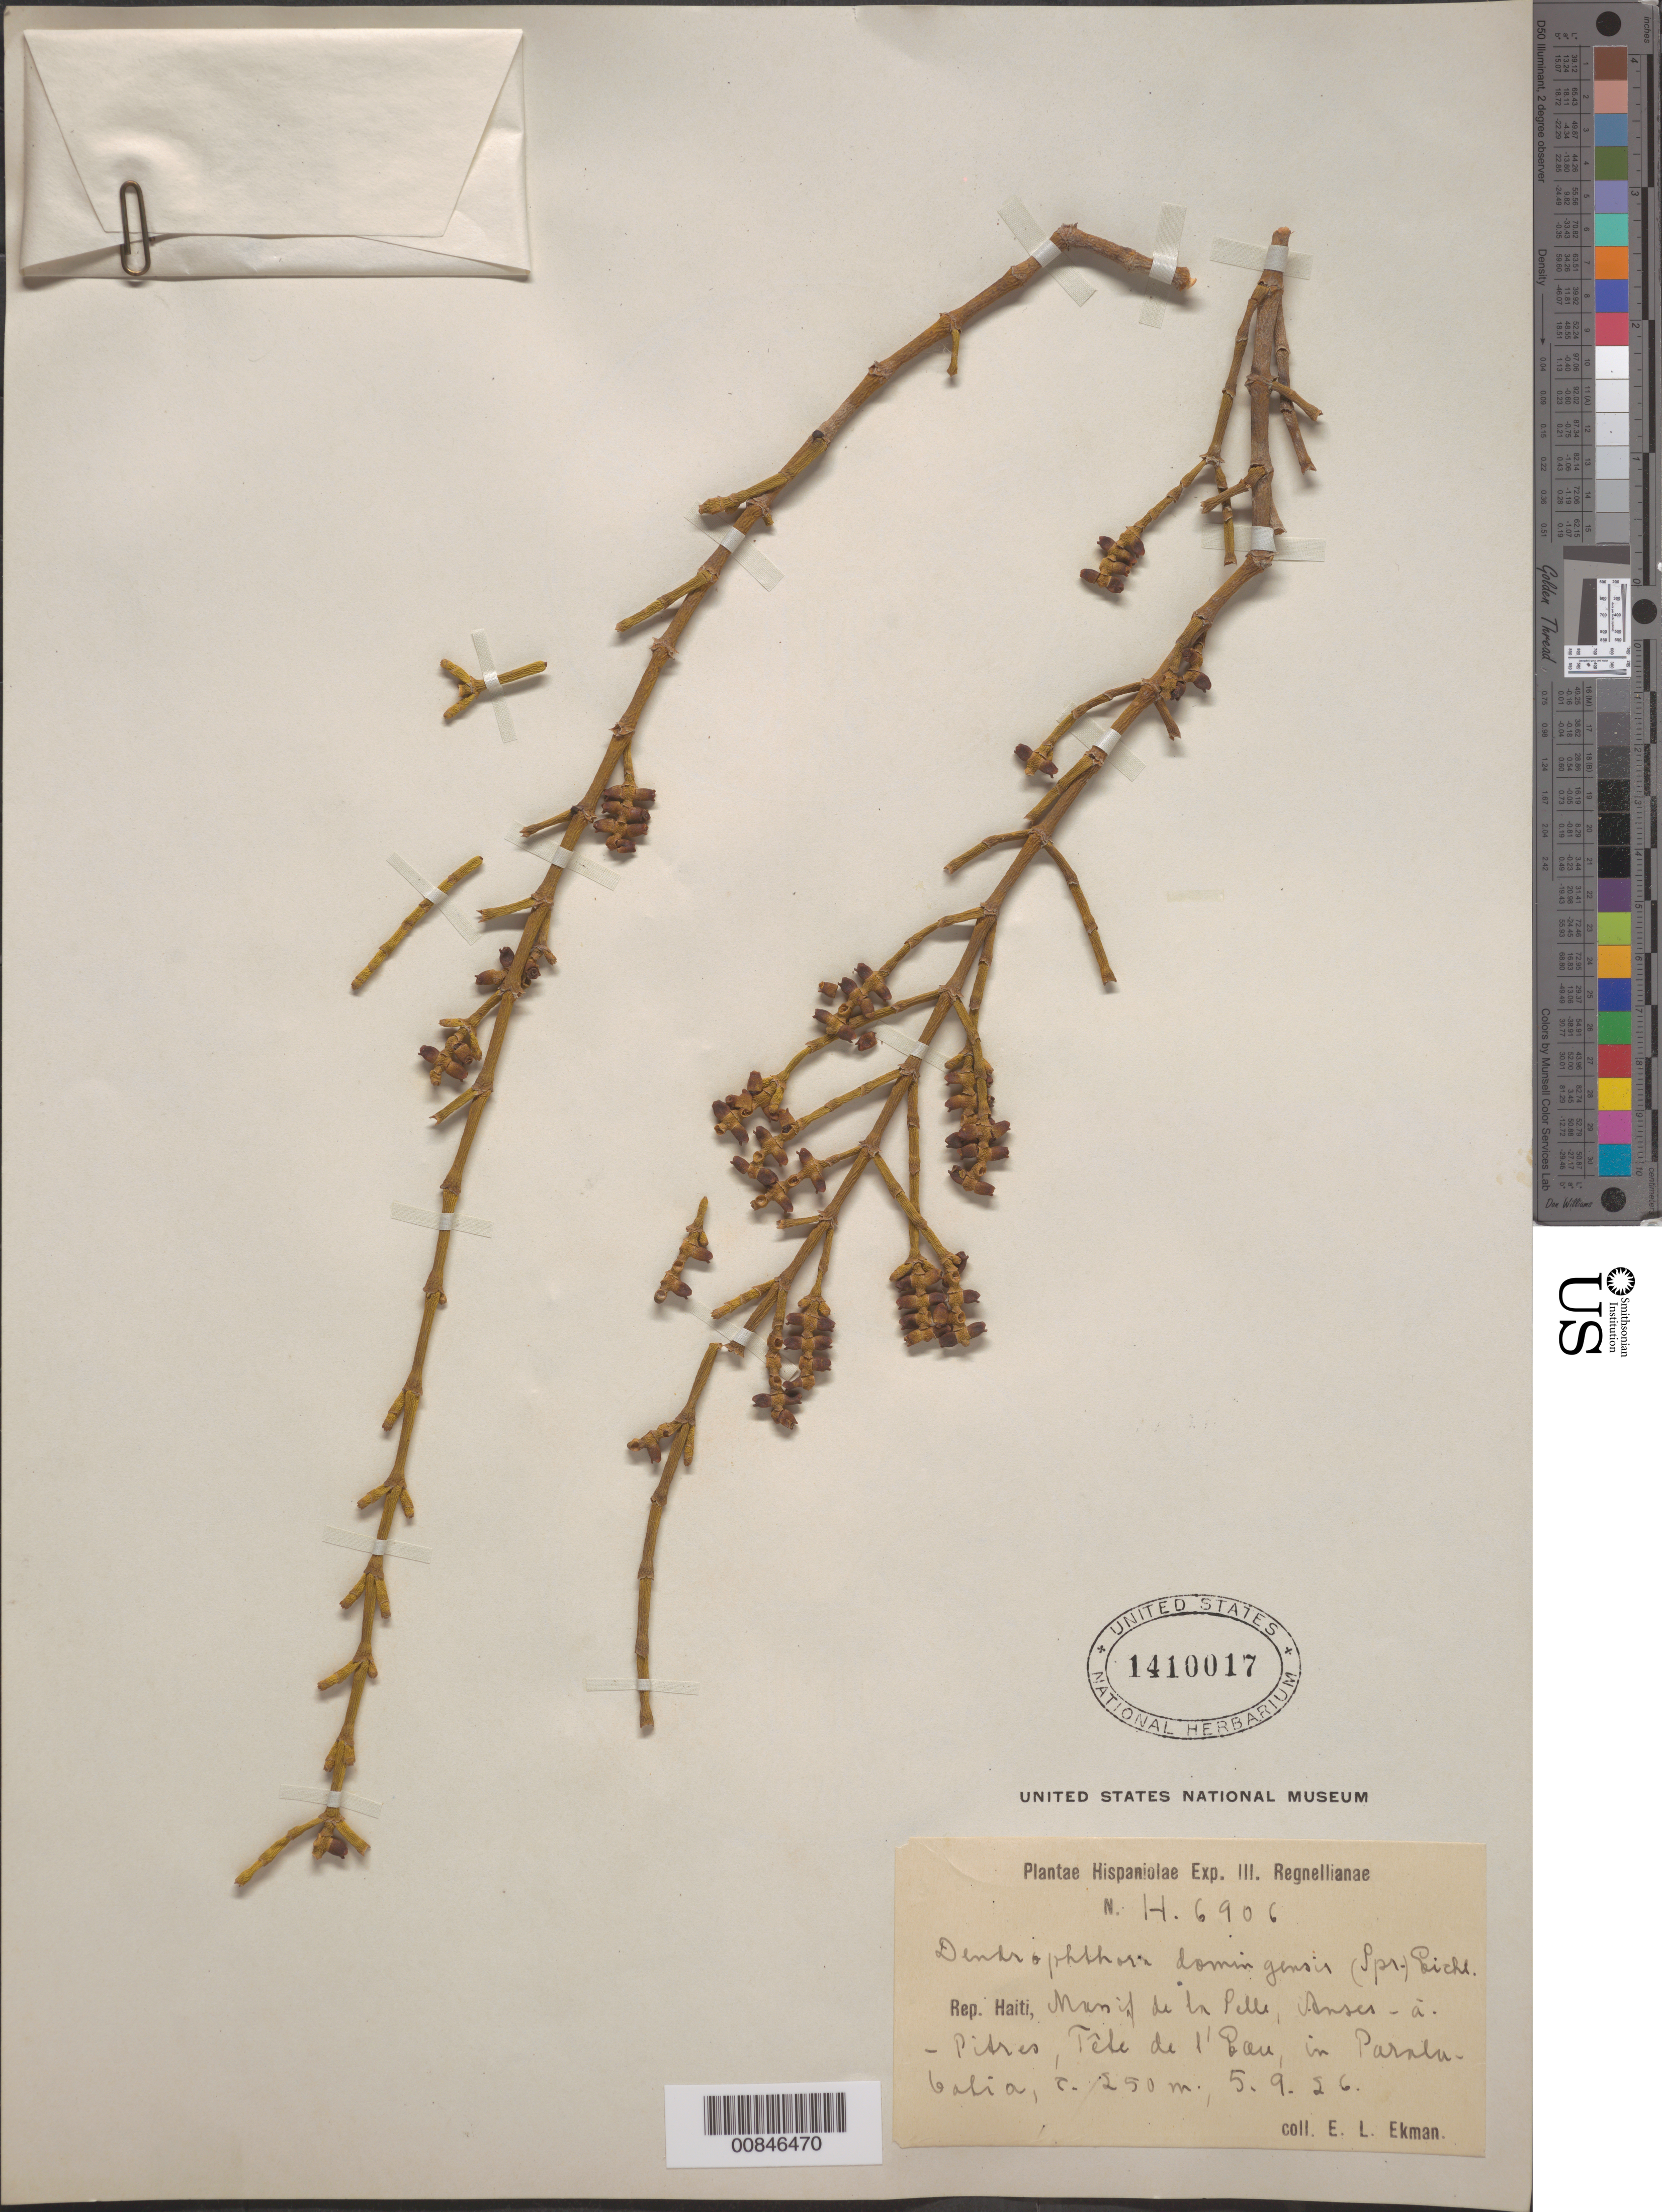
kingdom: Plantae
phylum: Tracheophyta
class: Magnoliopsida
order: Santalales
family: Viscaceae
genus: Dendrophthora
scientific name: Dendrophthora domingensis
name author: (Spreng.) Eichler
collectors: E. L. Ekman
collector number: H 6906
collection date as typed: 05 Sep 1926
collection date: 1926-09-05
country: Haiti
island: Hispaniola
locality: Massif de la Selle, Anse-à-Pitre, Tête de l'Eau.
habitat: In Paralabatia.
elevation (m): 250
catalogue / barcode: US 1410017